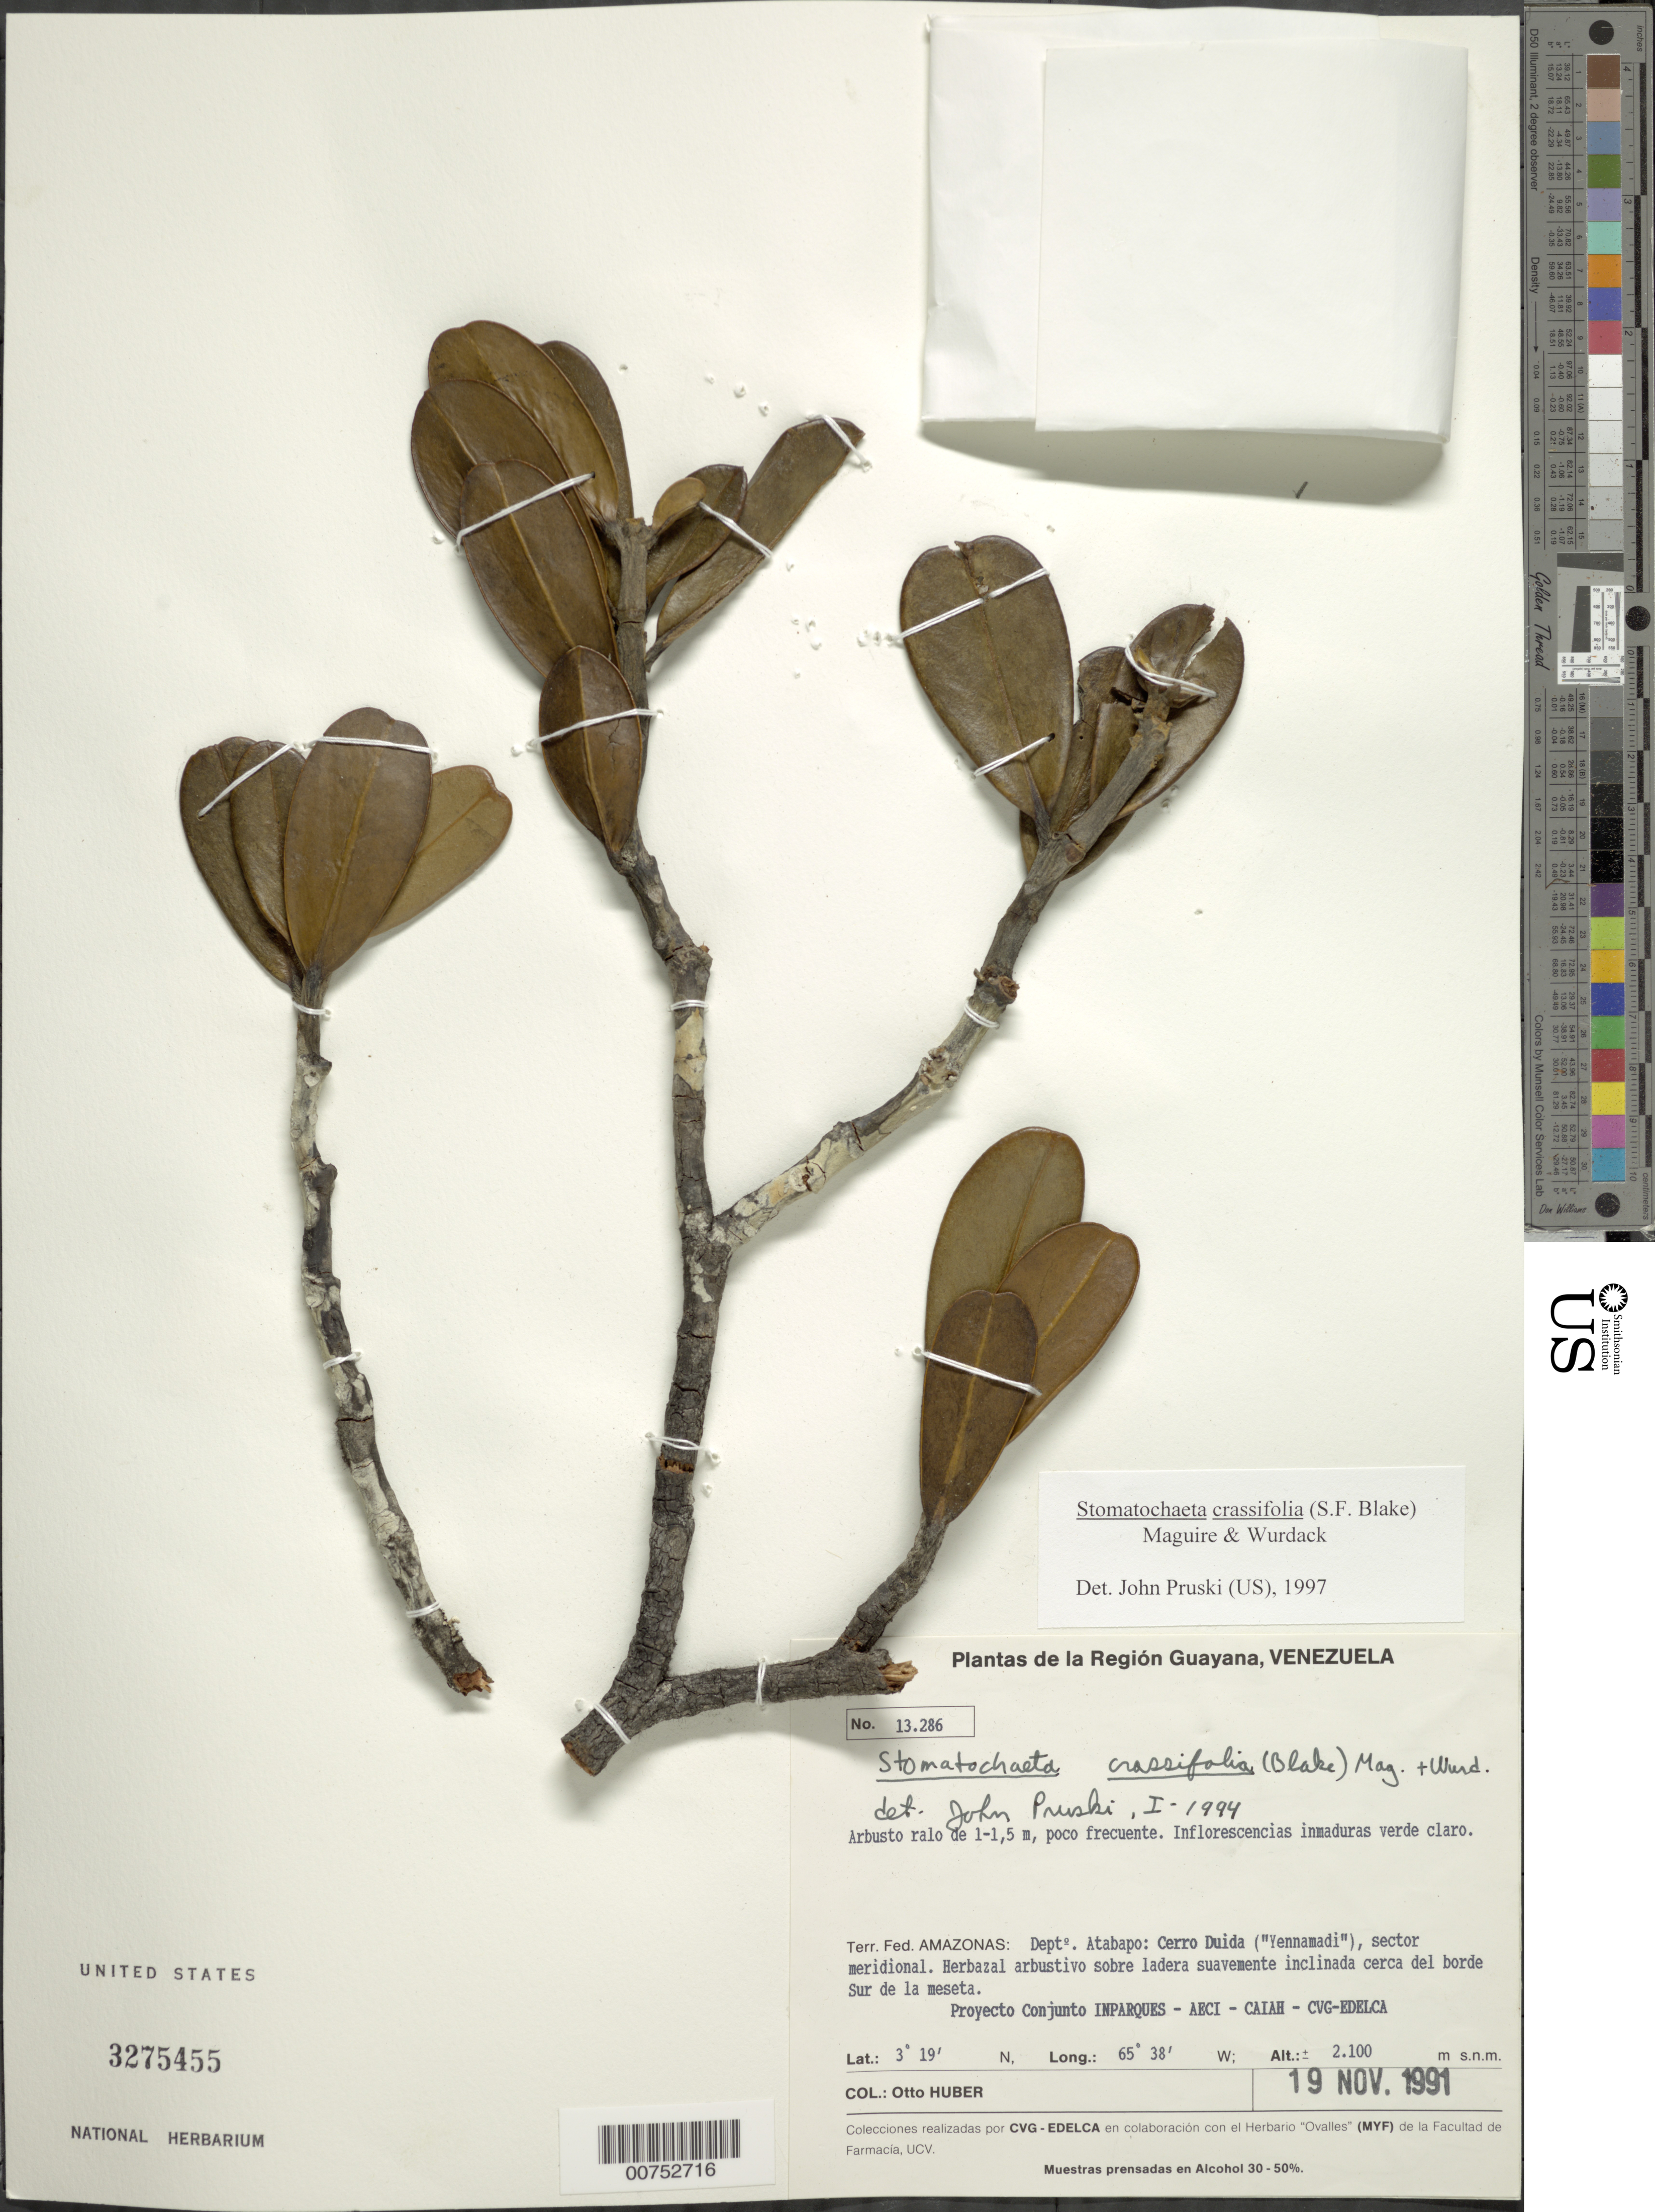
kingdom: Plantae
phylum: Tracheophyta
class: Magnoliopsida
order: Asterales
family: Asteraceae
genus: Stomatochaeta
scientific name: Stomatochaeta crassifolia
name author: (S.F. Blake) Maguire & Wurdack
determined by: Pruski, J. F.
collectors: O. Huber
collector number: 13286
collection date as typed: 19-Nov-91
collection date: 1991-11-19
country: Venezuela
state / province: Amazonas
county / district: Atabapo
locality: Cerro Duida ("Yennamadi"), sector meridional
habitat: Herbazal arbustivo sobre ladera suavemente inclinada cerca del borde sur de la meseta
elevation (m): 2100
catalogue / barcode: US 3275455